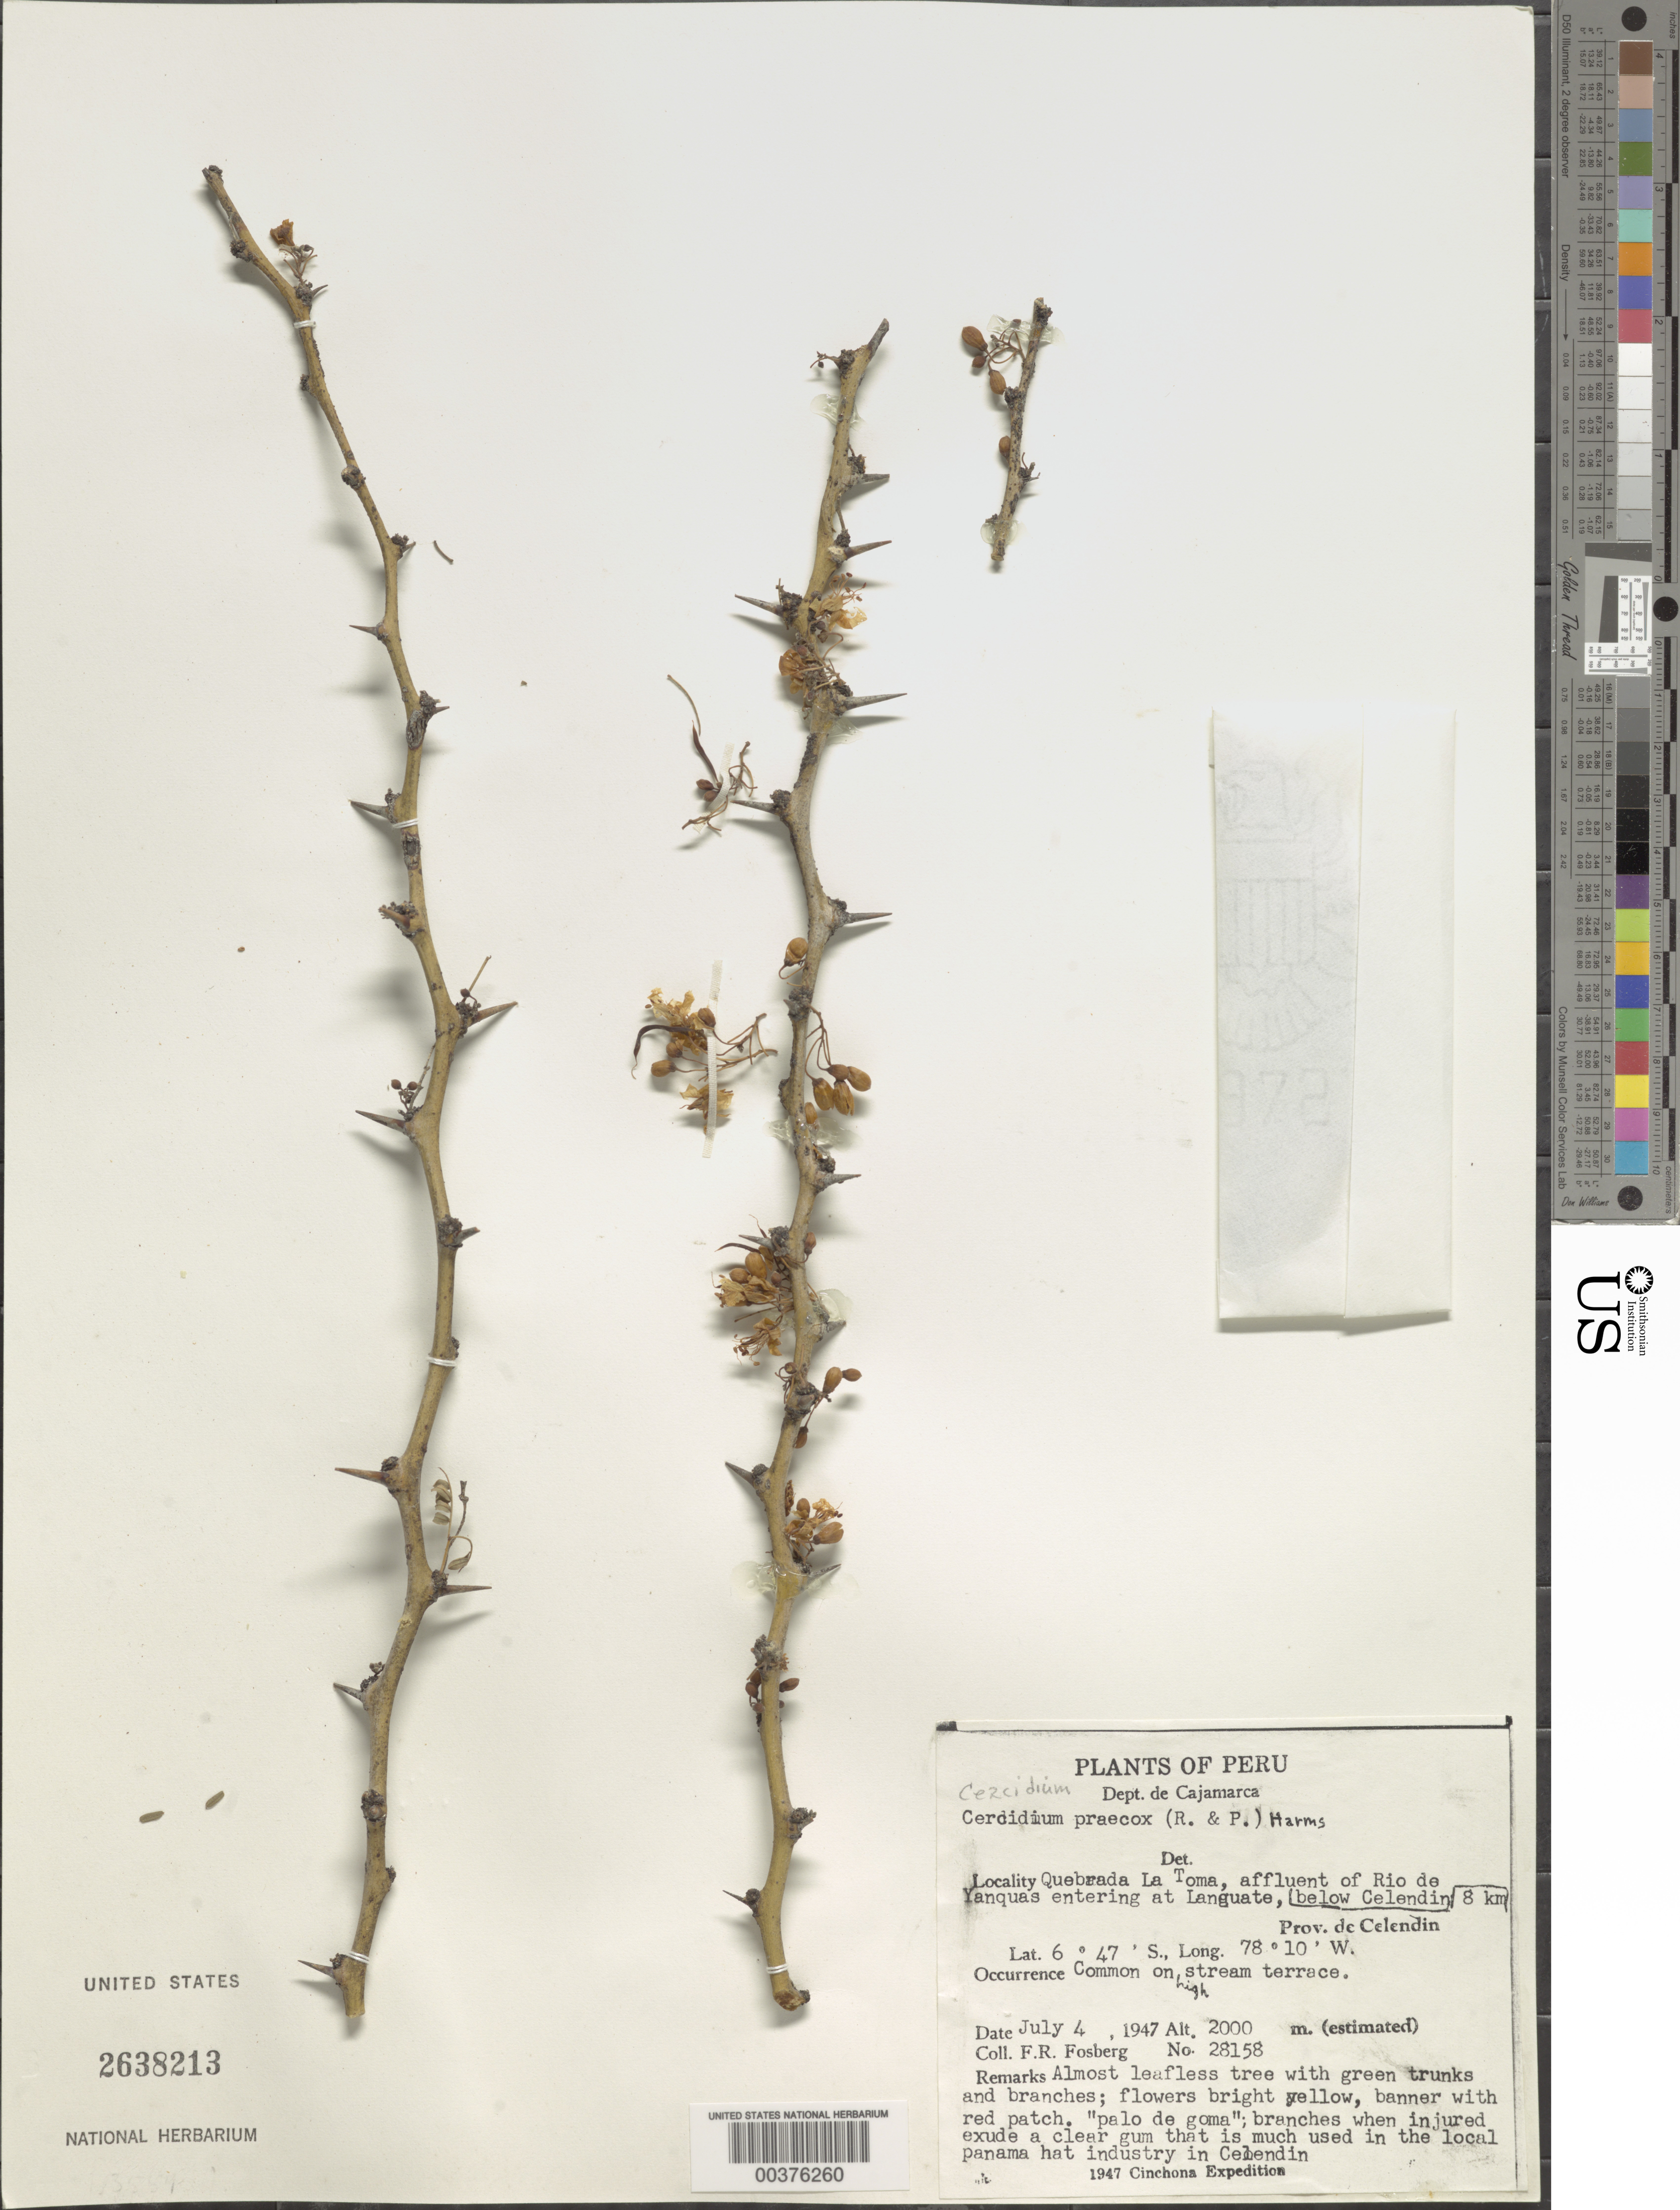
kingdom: Plantae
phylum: Tracheophyta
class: Magnoliopsida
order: Fabales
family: Fabaceae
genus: Parkinsonia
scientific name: Parkinsonia praecox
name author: (Ruiz & Pav.) J.E. Hawkins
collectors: F. R. Fosberg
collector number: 28158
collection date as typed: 04 Jul 1947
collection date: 1947-07-04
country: Peru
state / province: Cajamarca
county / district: Celendín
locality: Quebrada La Toma, affluent of Río de Yanquas entering at Languate 8 km below Celendín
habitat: On stream terrace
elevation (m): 2000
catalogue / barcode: US 2638213